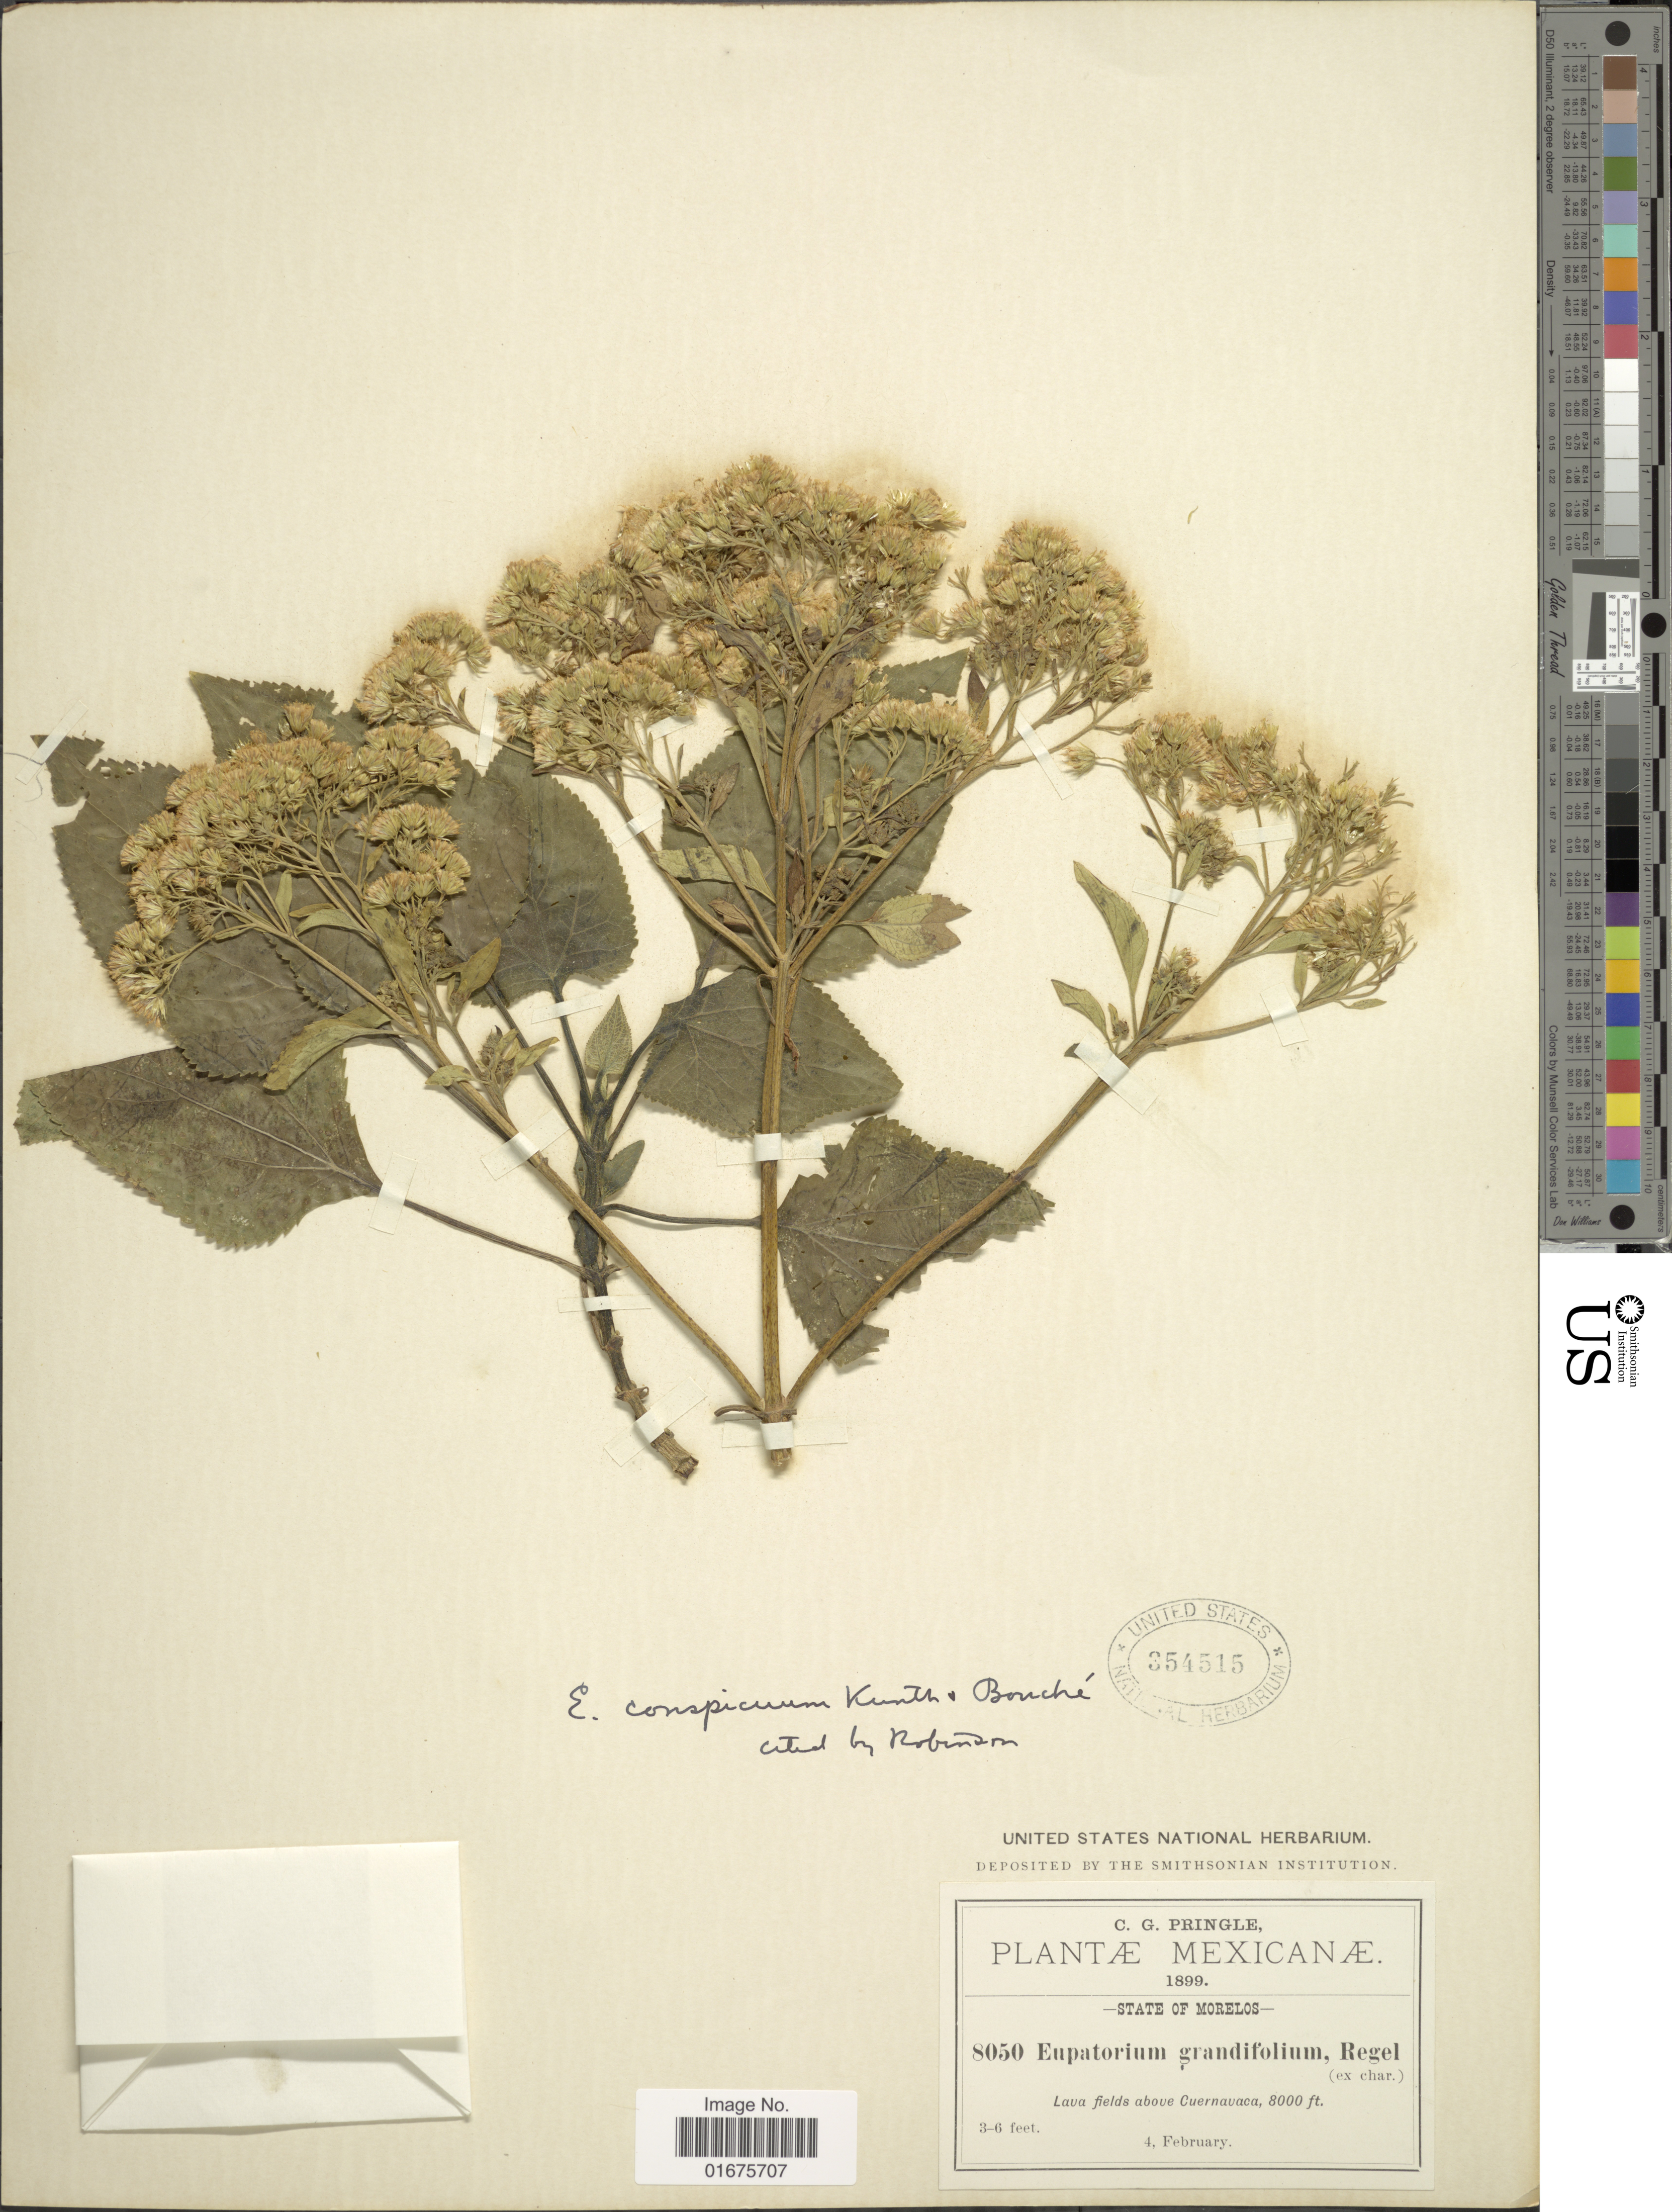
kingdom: Plantae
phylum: Tracheophyta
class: Magnoliopsida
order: Asterales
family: Asteraceae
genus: Ageratina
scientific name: Ageratina conspicua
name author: (Kunth & C.D. Bouché) R.M. King & H. Rob.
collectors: C. G. Pringle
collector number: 8050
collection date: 1899-02-04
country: Mexico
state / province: Morelos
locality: Lava fields above Cuernavaca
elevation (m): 2438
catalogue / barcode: US 354515